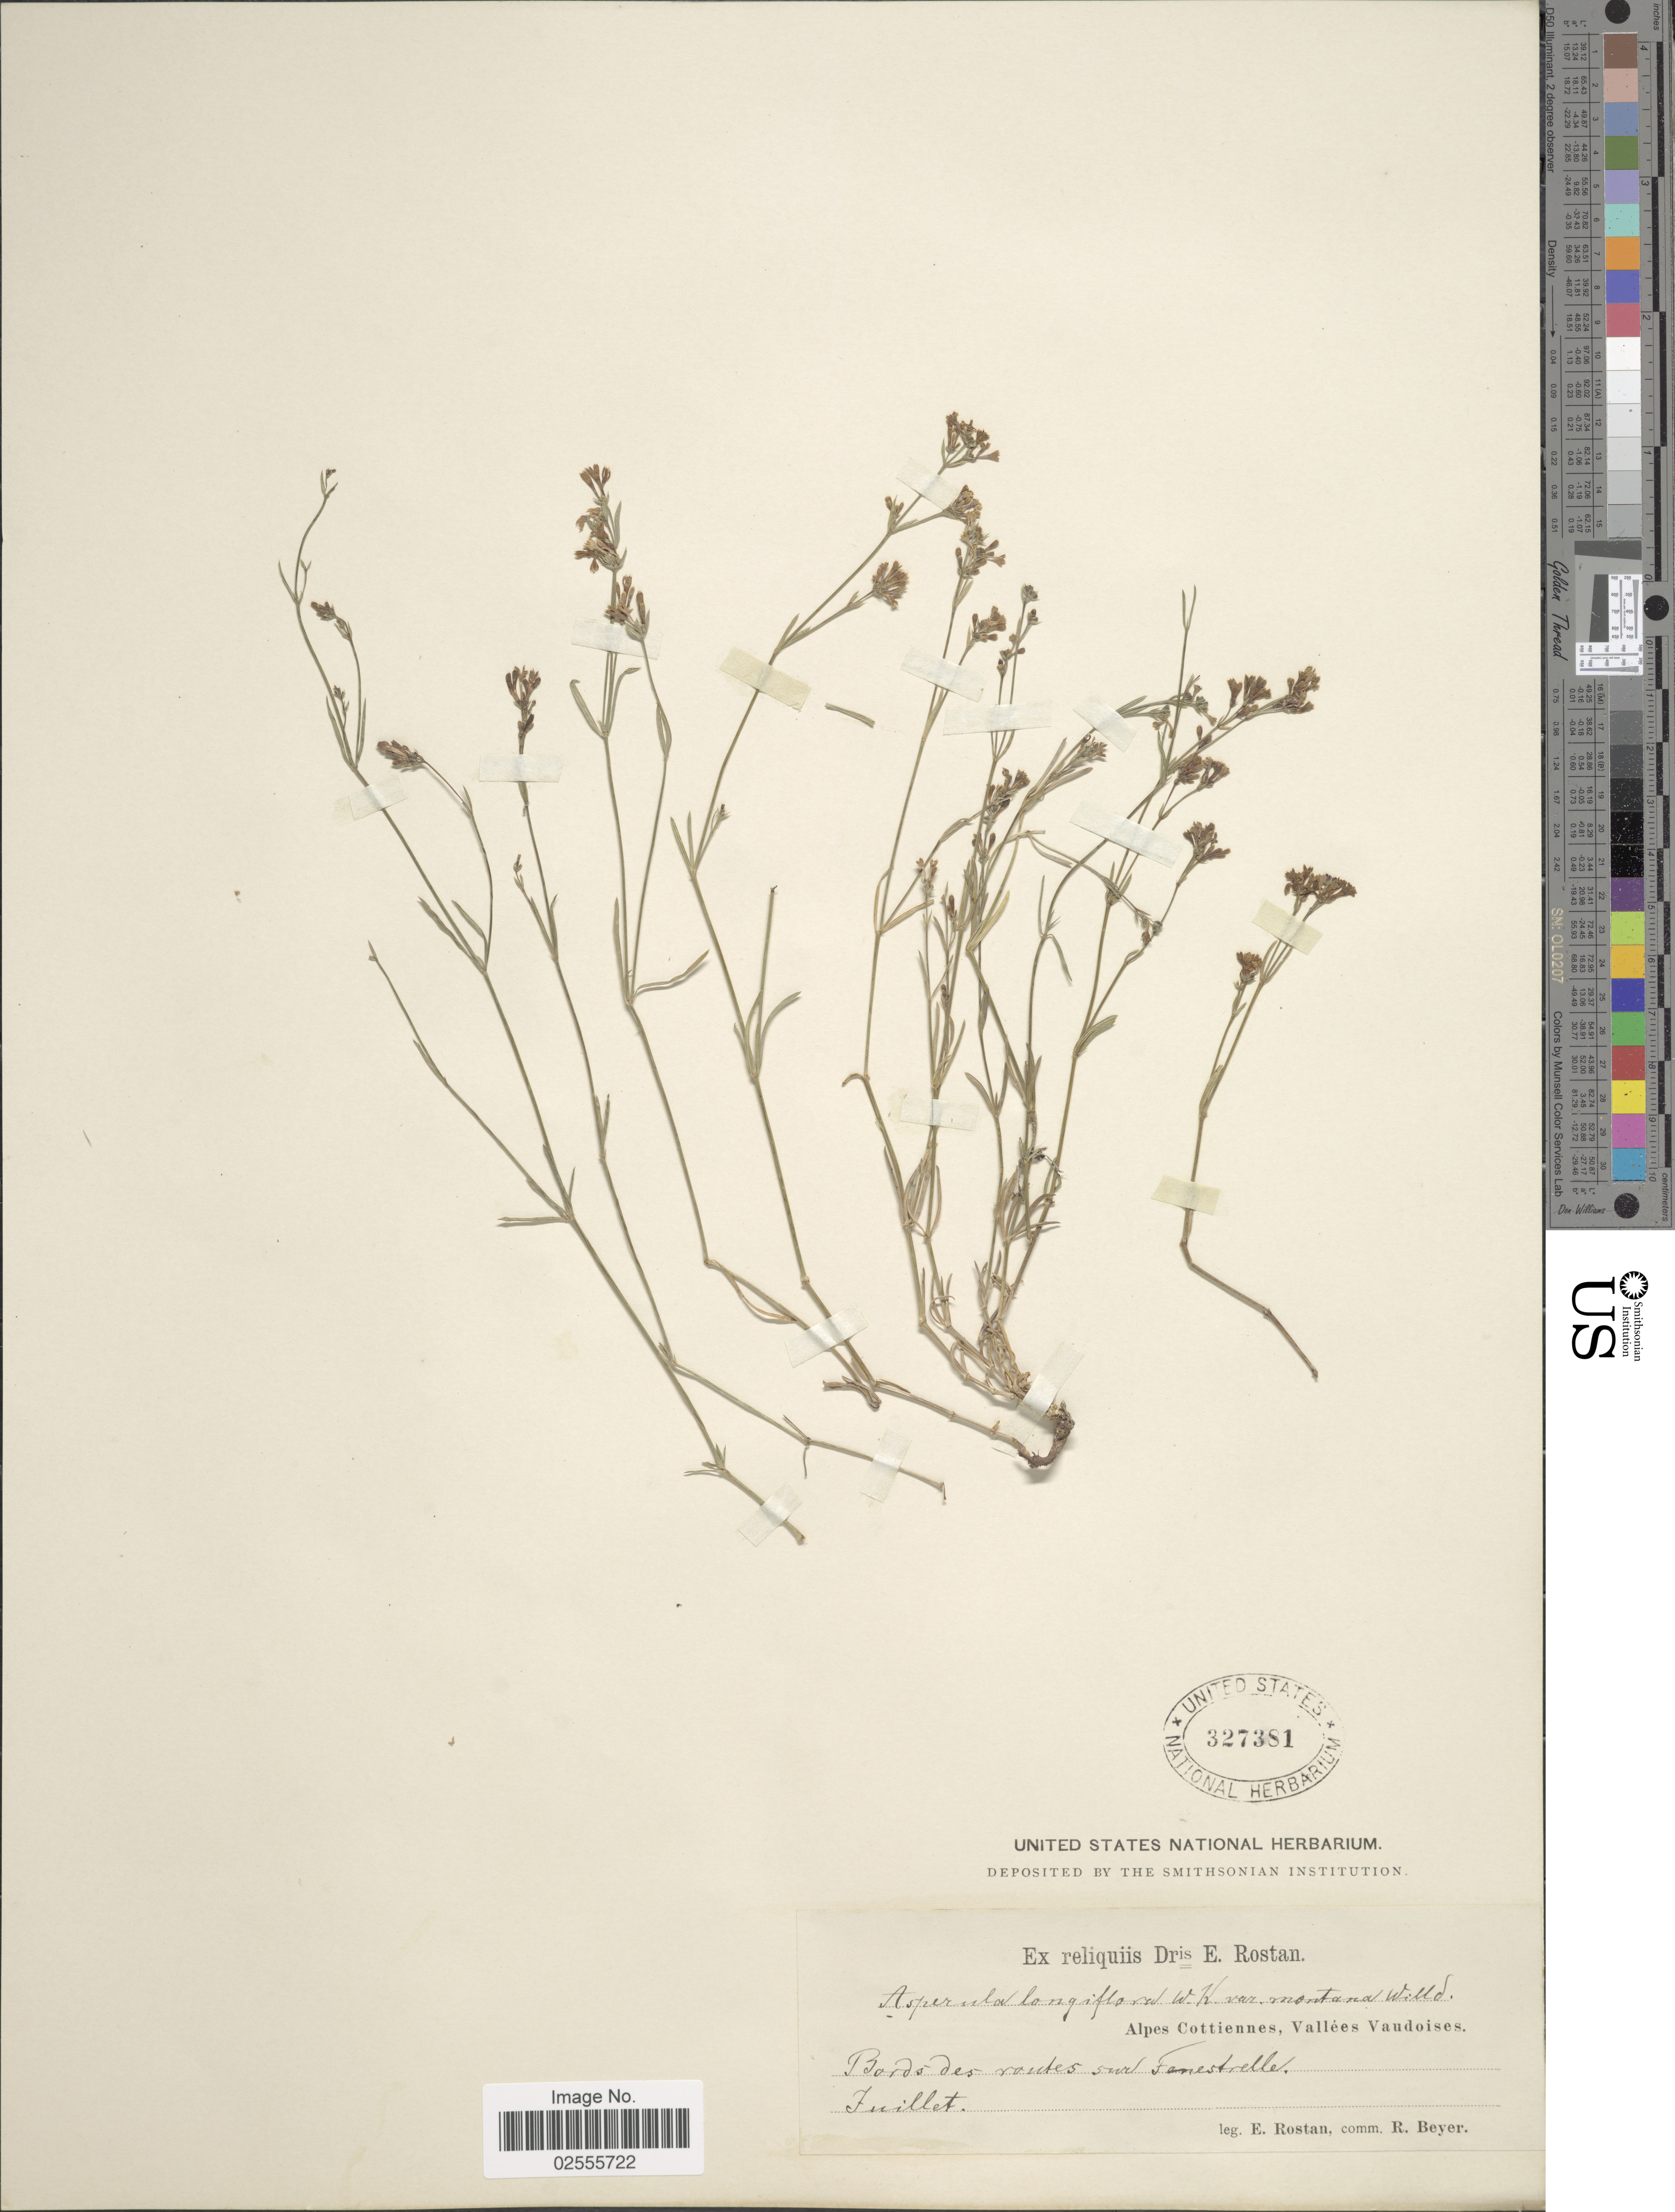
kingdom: Plantae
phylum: Tracheophyta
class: Magnoliopsida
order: Gentianales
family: Rubiaceae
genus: Asperula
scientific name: Asperula longiflora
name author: Waldst. & Kit.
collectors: E. Rostan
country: Italy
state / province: Piedmont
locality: Alpes Cottiennes, Vallees Vaudoises, Bords des routes sur Fanestrelle.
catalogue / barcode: US 327381